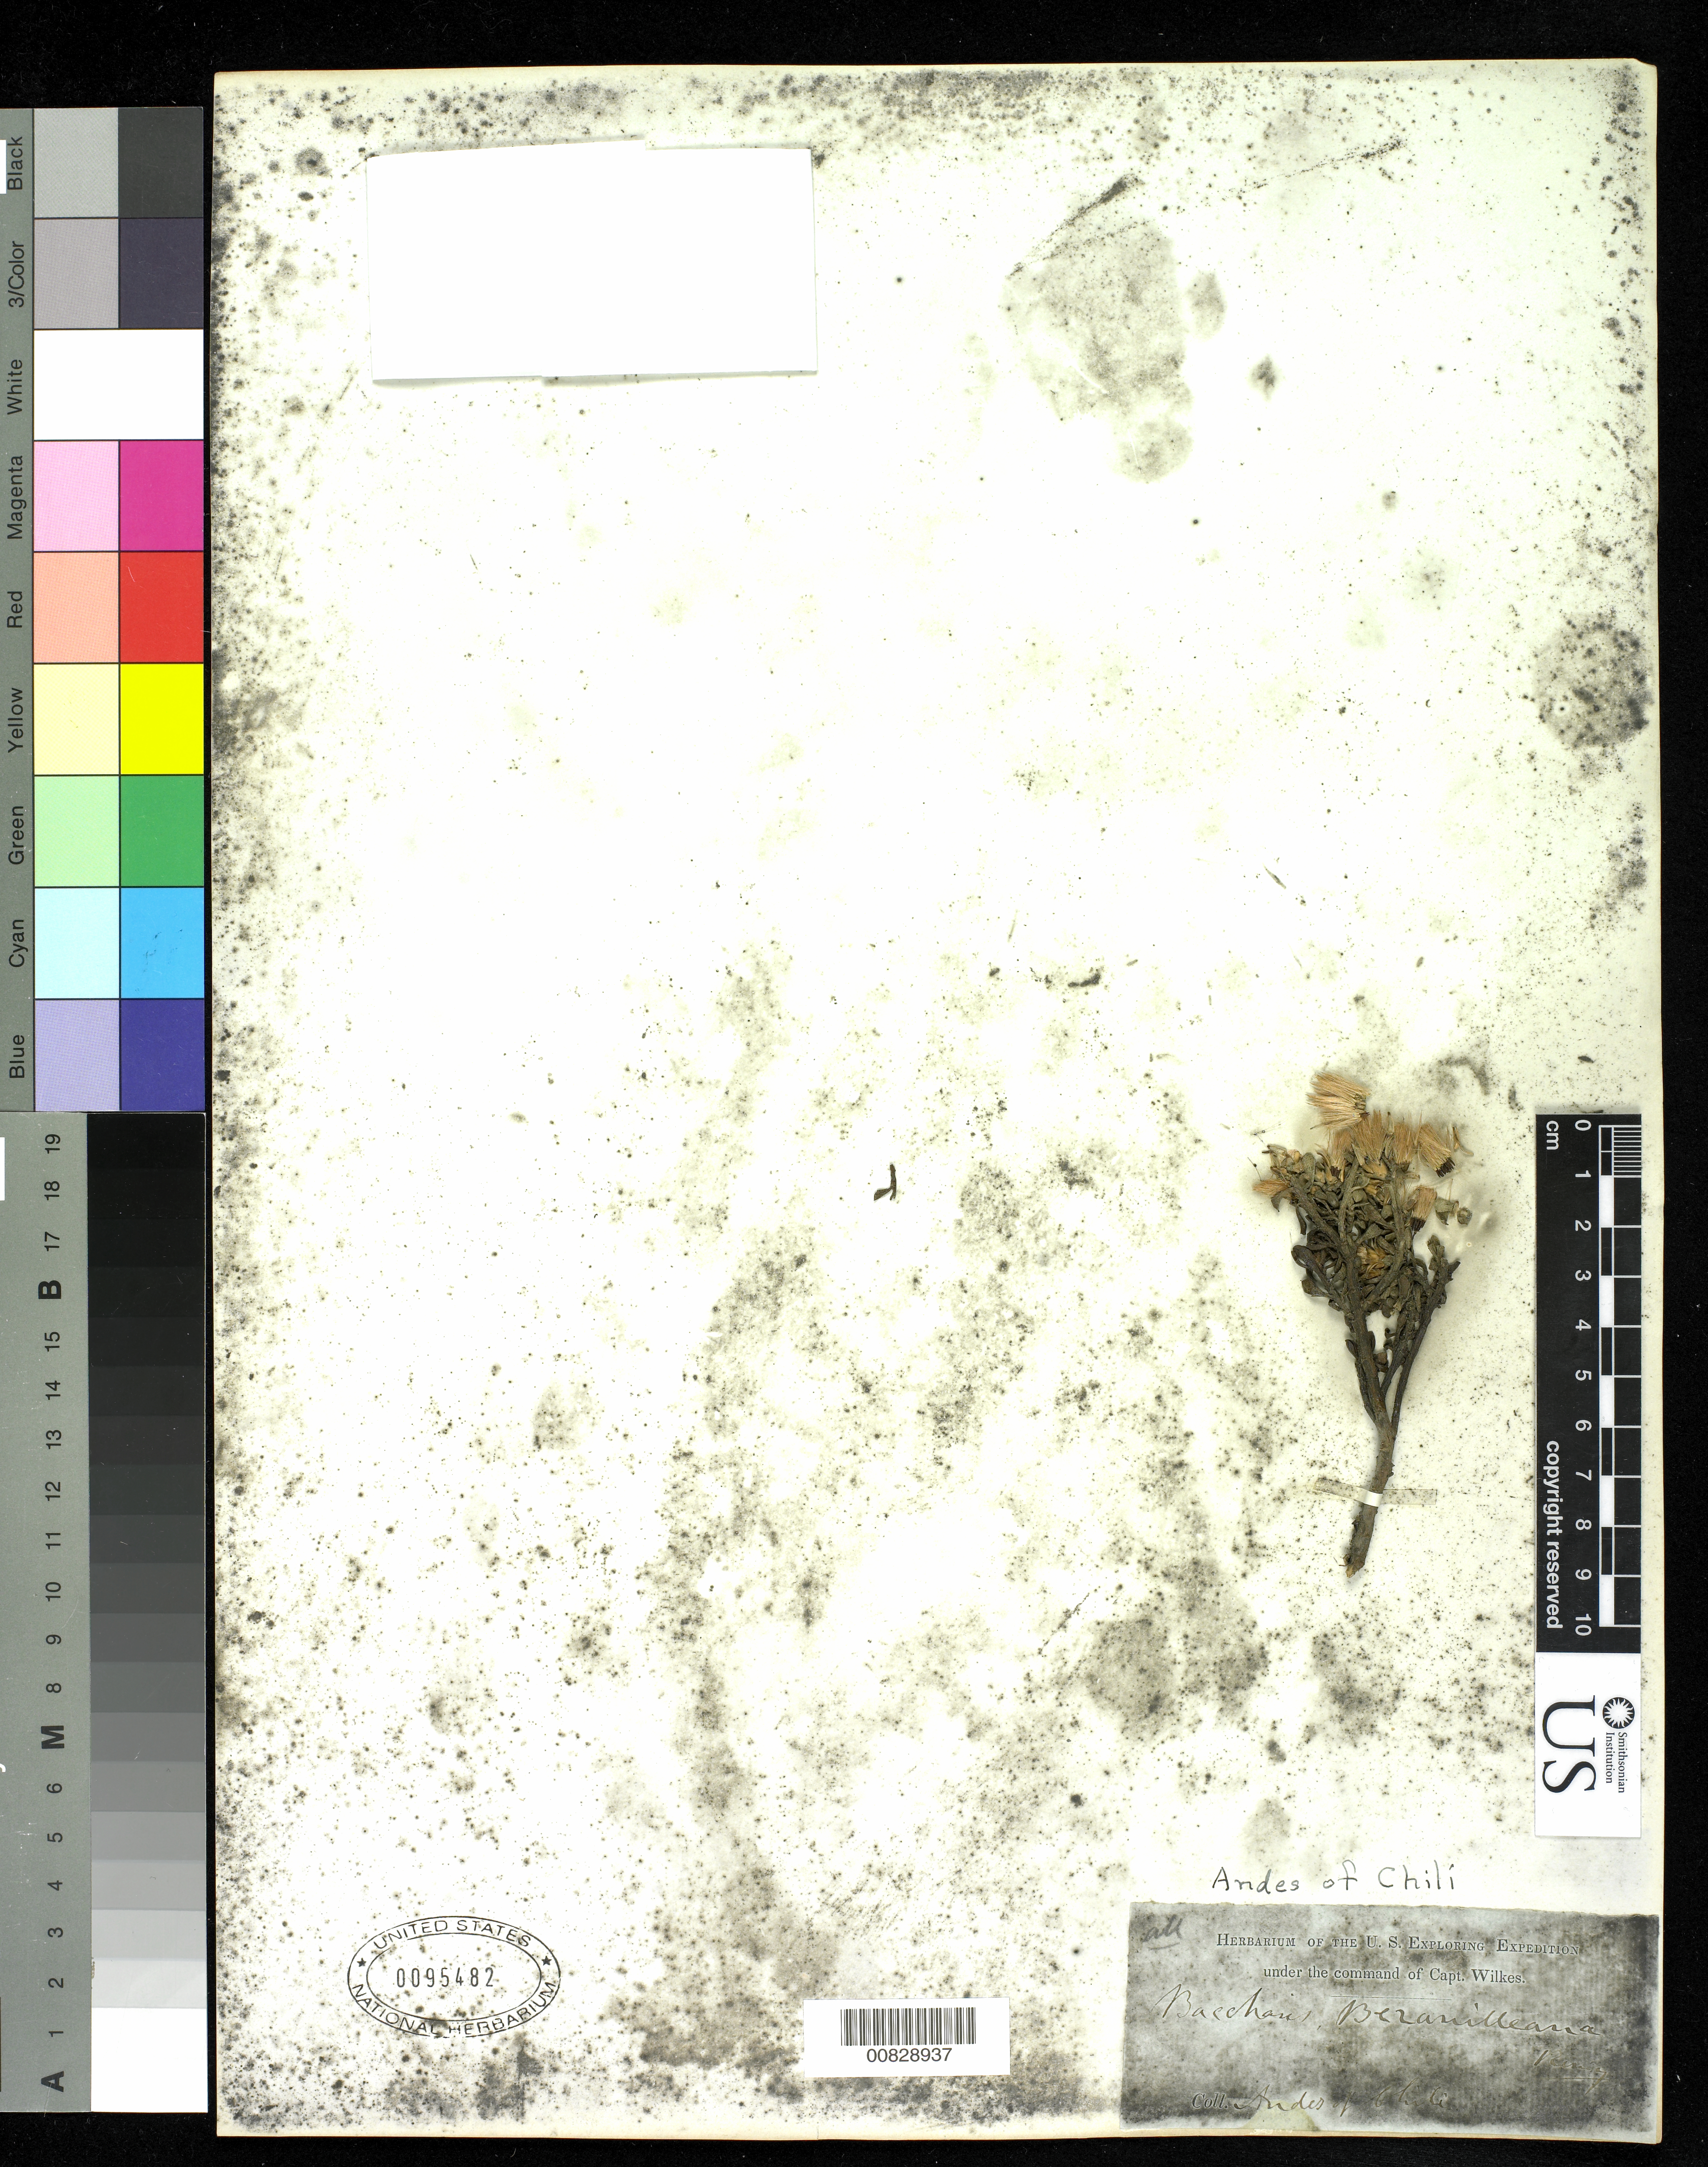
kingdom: Plantae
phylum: Tracheophyta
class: Magnoliopsida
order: Asterales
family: Asteraceae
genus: Baccharis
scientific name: Baccharis bezanilleana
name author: J. Rémy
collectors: Wilkes Explor. Exped.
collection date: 1838/1842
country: Chile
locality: Andes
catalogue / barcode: US 95482